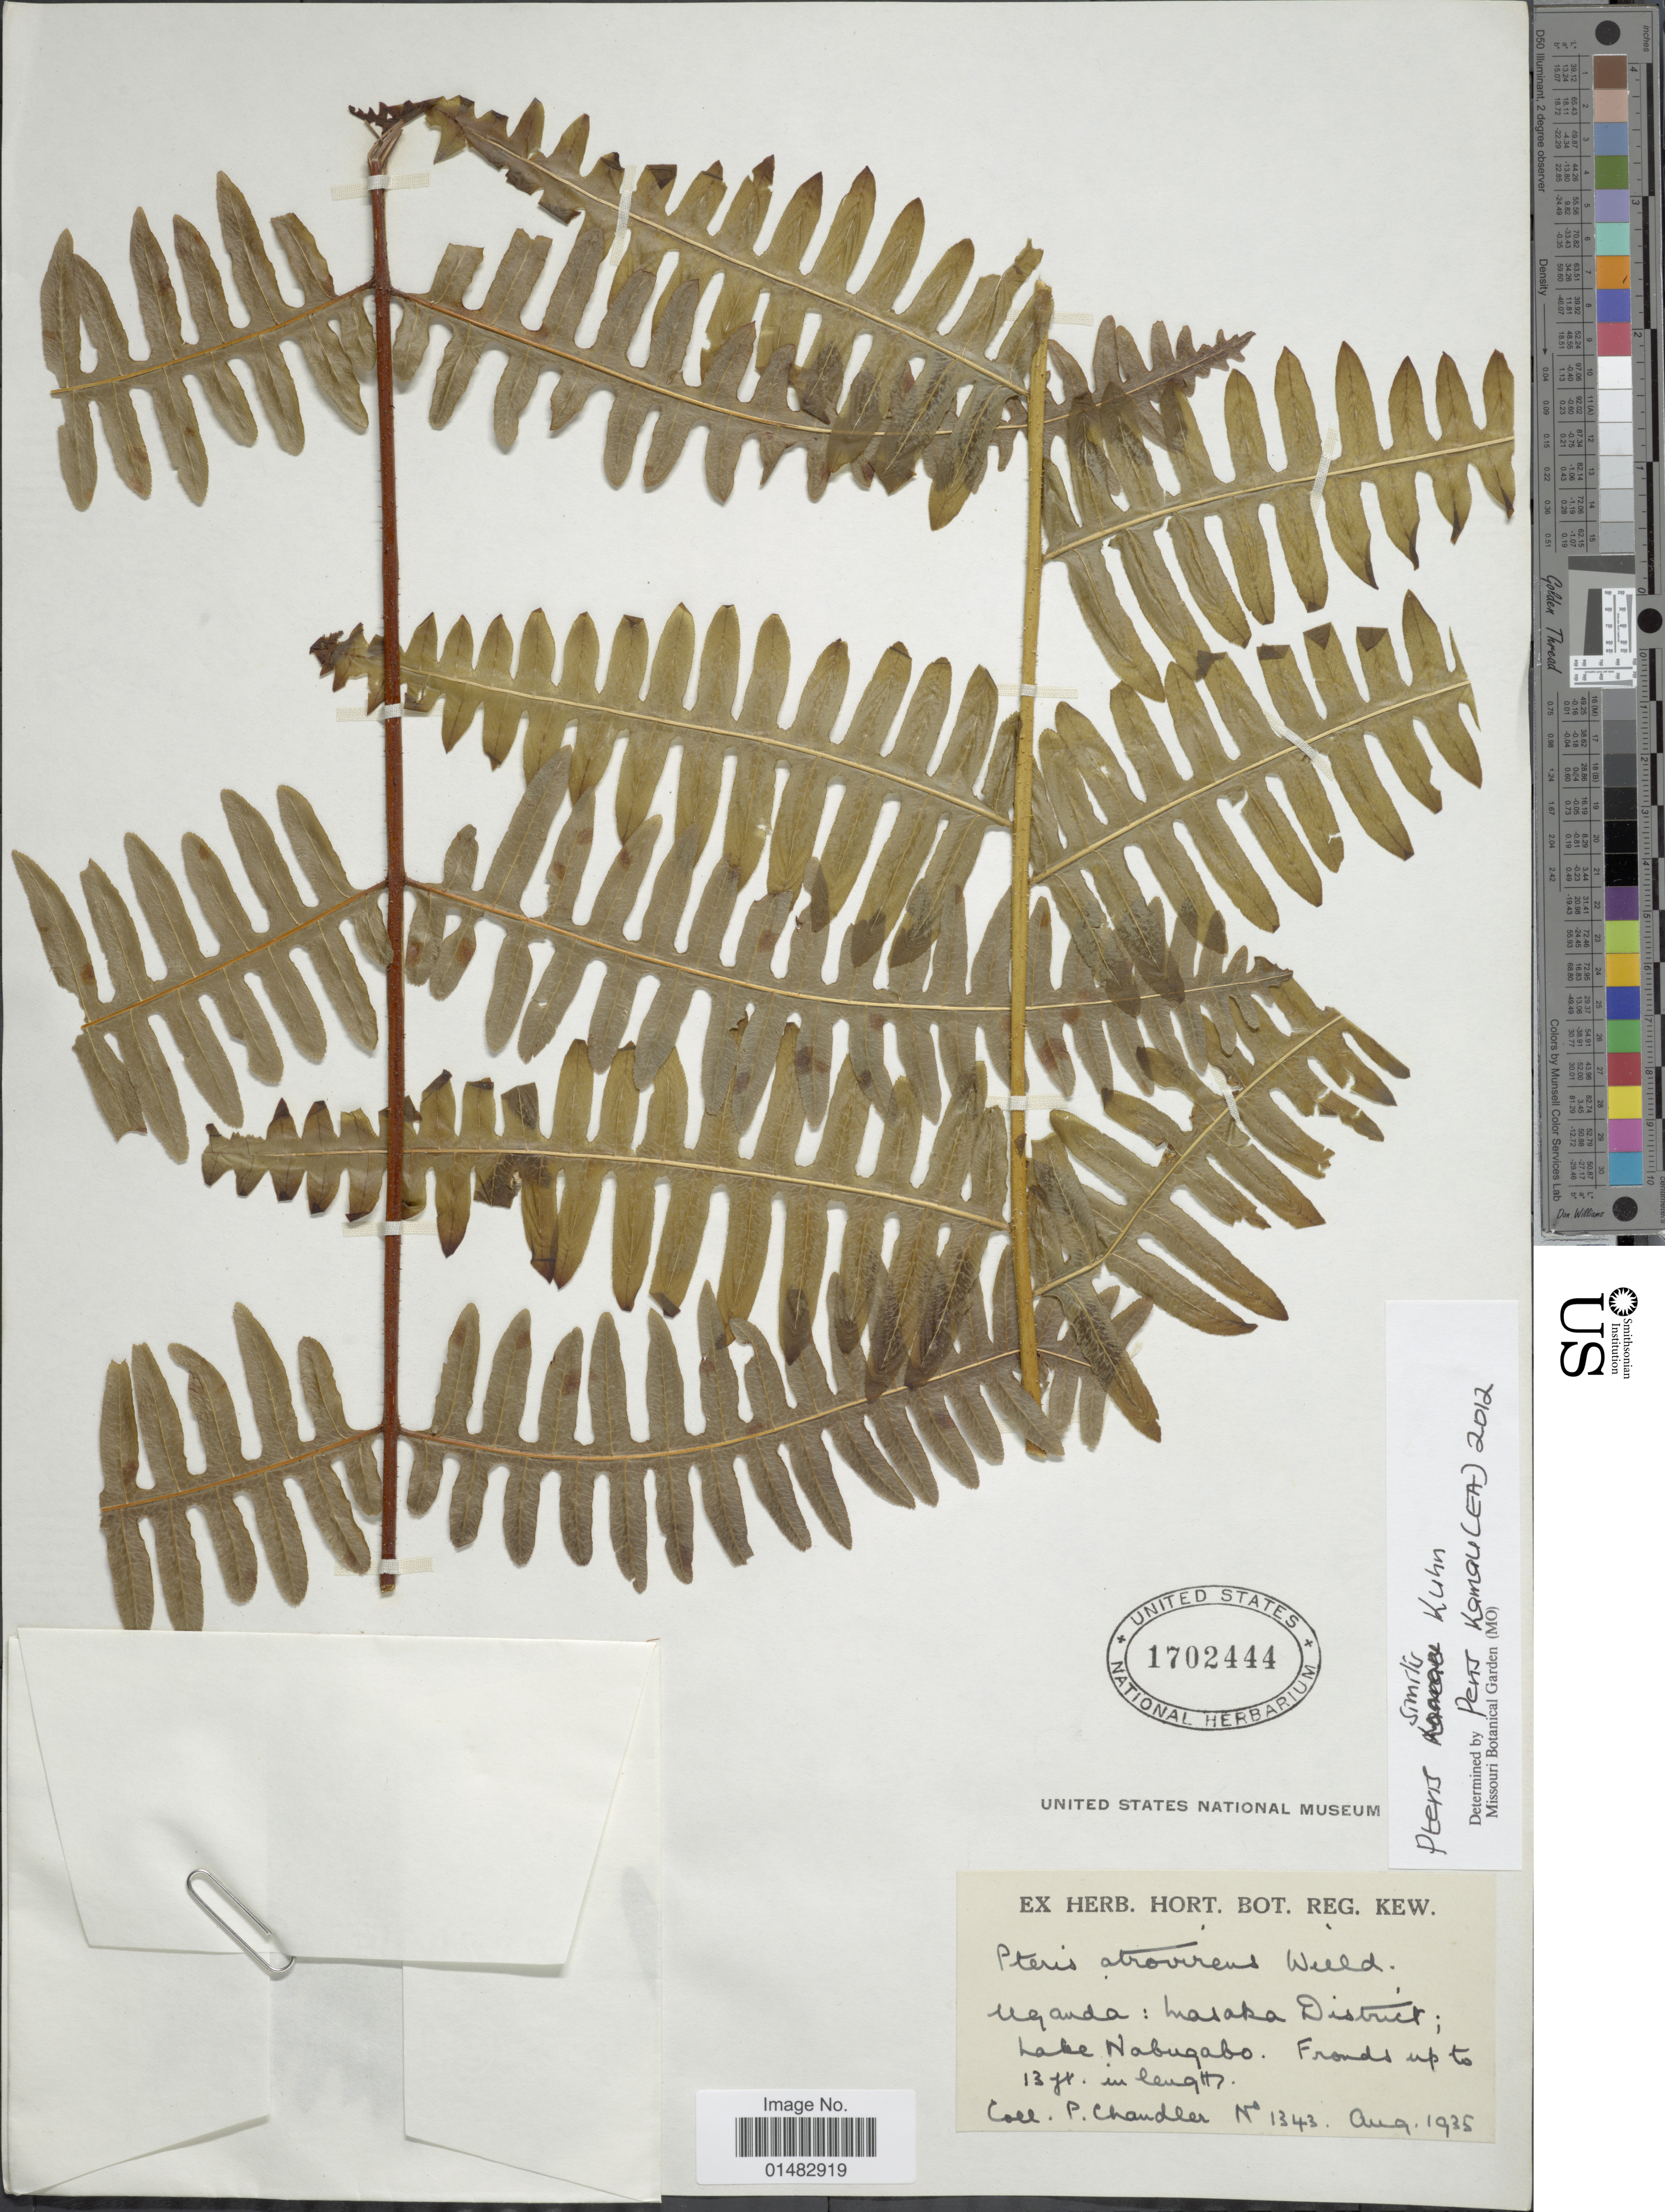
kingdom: Plantae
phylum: Tracheophyta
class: Polypodiopsida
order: Polypodiales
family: Pteridaceae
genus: Pteris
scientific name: Pteris similis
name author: Kuhn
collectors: P. Chandler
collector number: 1343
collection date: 1935-08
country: Uganda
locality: Hasaka District, Lake Nabugabo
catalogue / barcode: US 1702444